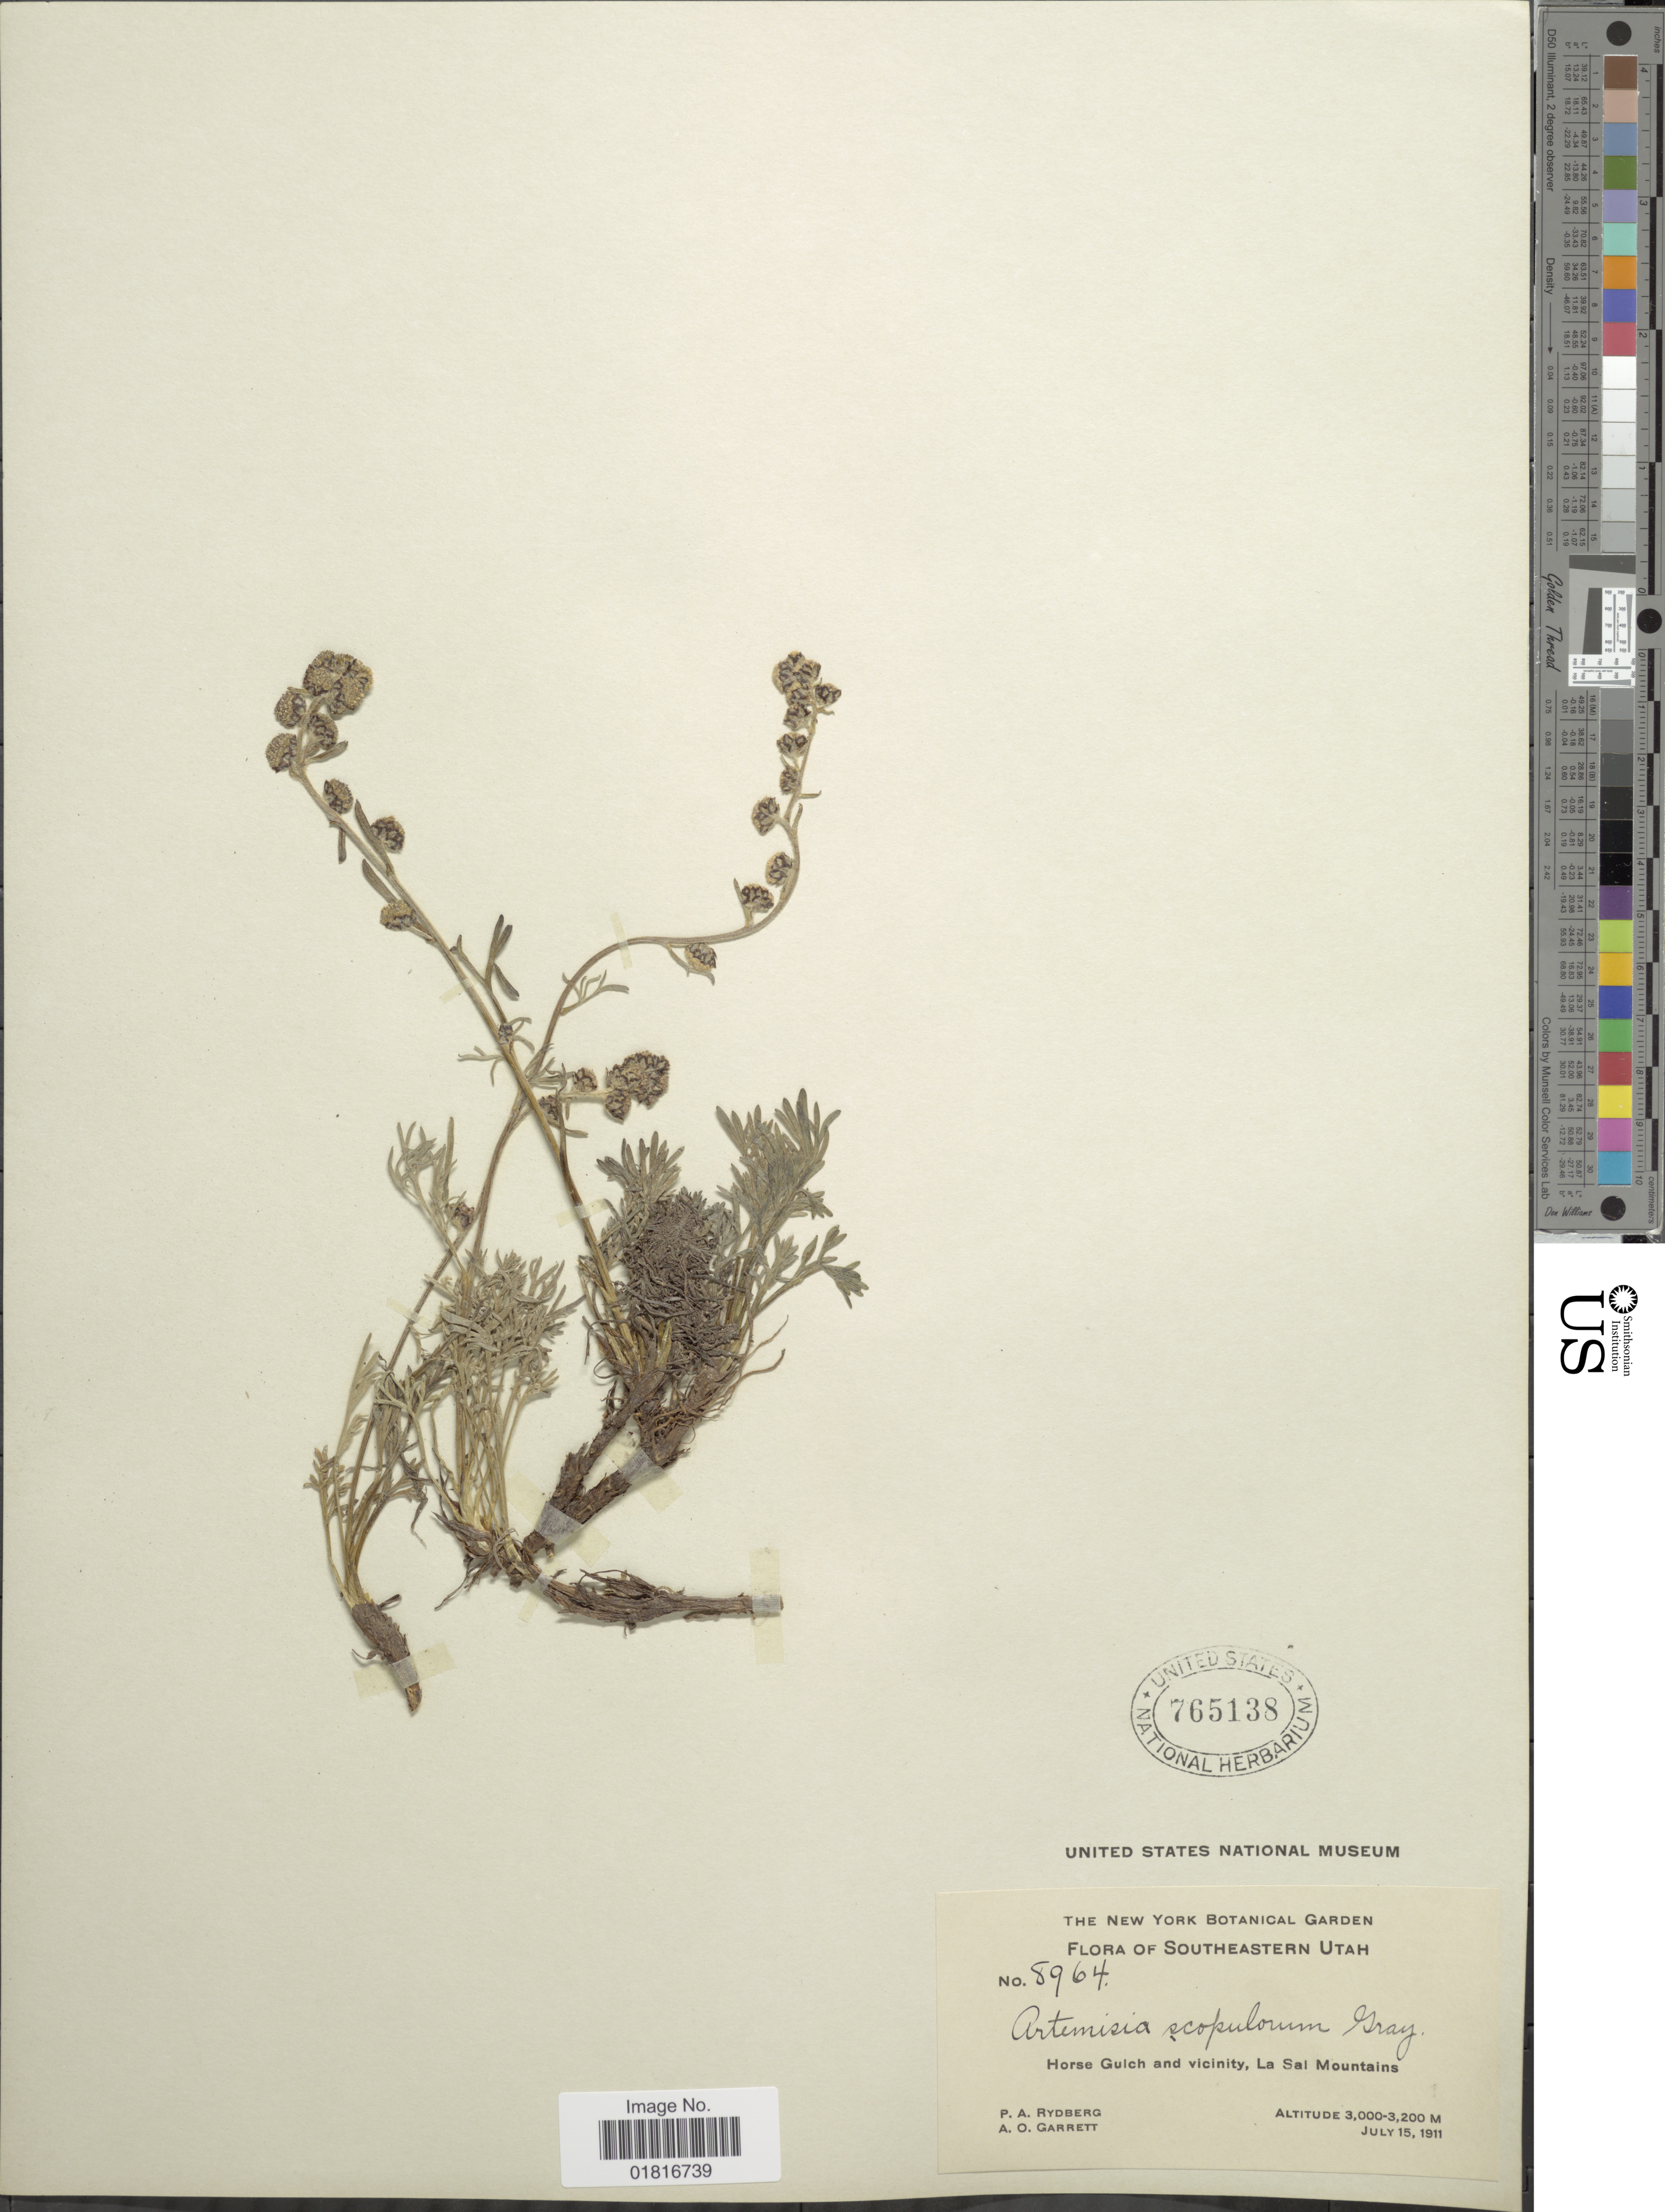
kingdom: Plantae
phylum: Tracheophyta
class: Magnoliopsida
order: Asterales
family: Asteraceae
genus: Artemisia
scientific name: Artemisia scopulorum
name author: A. Gray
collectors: P. A. Rydberg & A. O. Garrett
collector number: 8964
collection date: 1911-07-15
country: United States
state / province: Utah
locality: Southeastern Utah, Horse Gulch and vicinity, La Sal Mountains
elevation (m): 3000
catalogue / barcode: US 765138